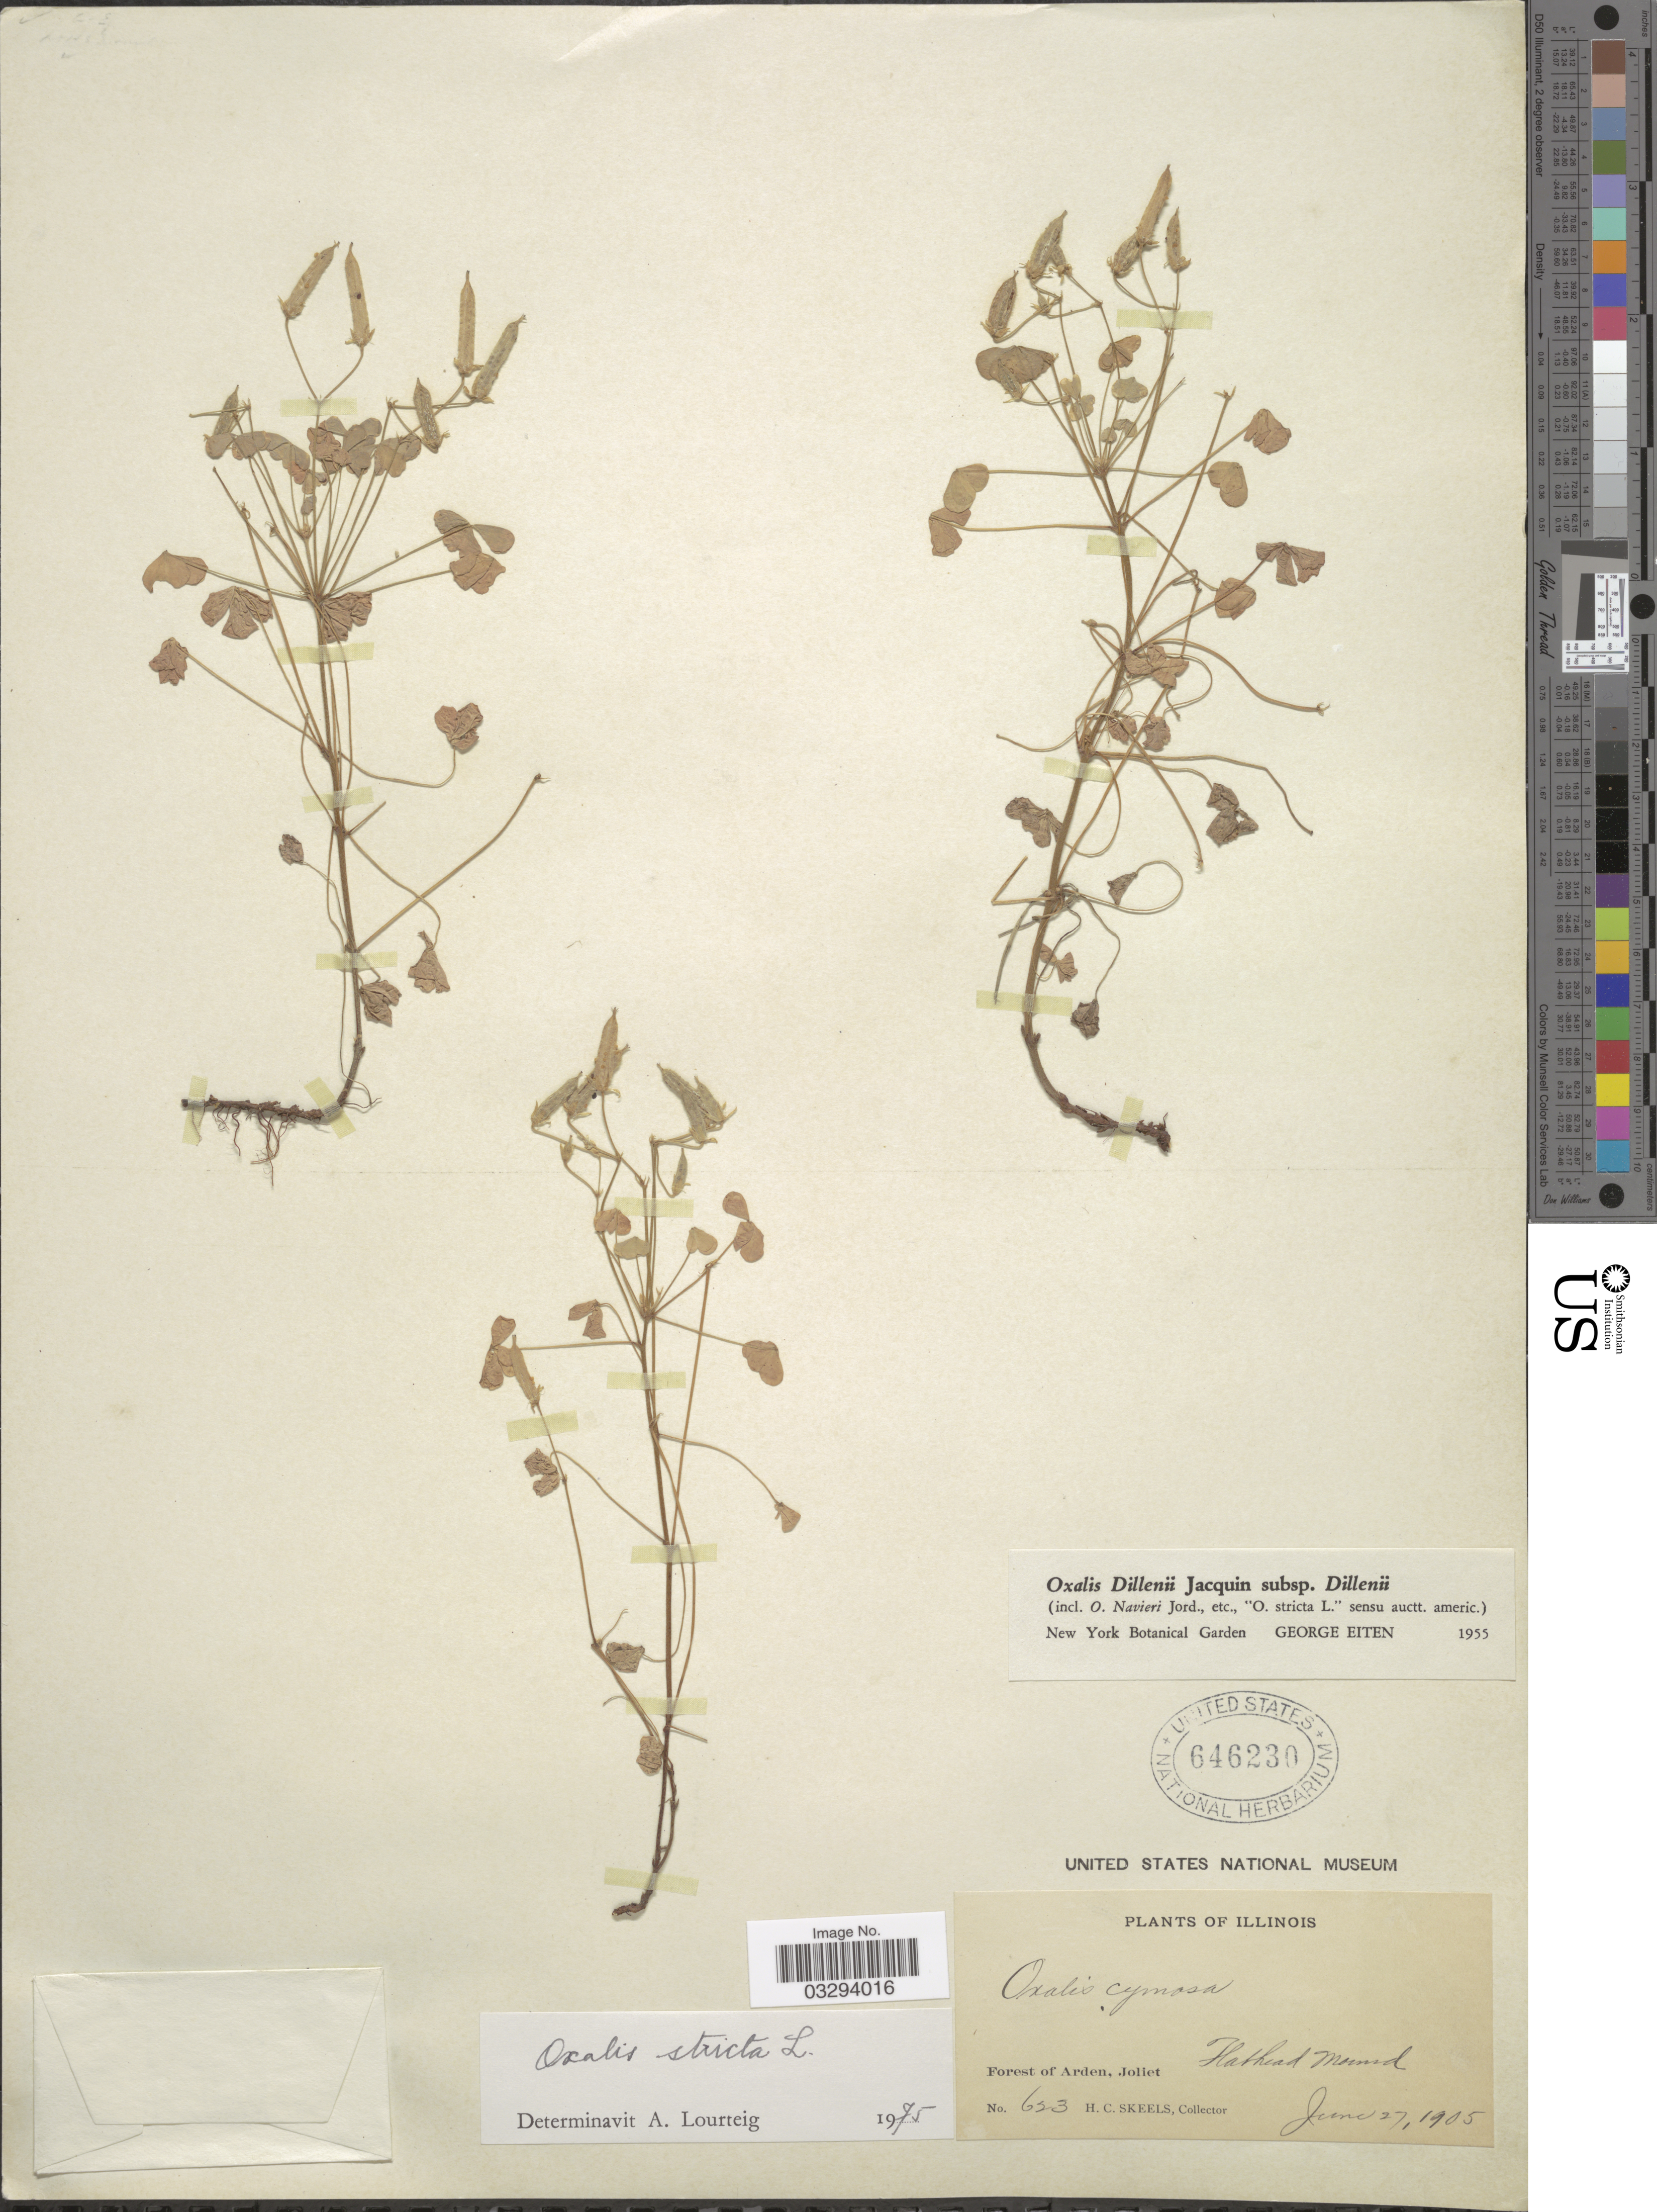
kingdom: Plantae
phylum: Tracheophyta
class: Magnoliopsida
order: Oxalidales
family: Oxalidaceae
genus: Oxalis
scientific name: Oxalis sp.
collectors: H. Skeels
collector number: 623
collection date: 1905-06-27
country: United States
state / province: Illinois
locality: Forest of Arden, Joliet. Flathead Mound.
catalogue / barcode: US 646230